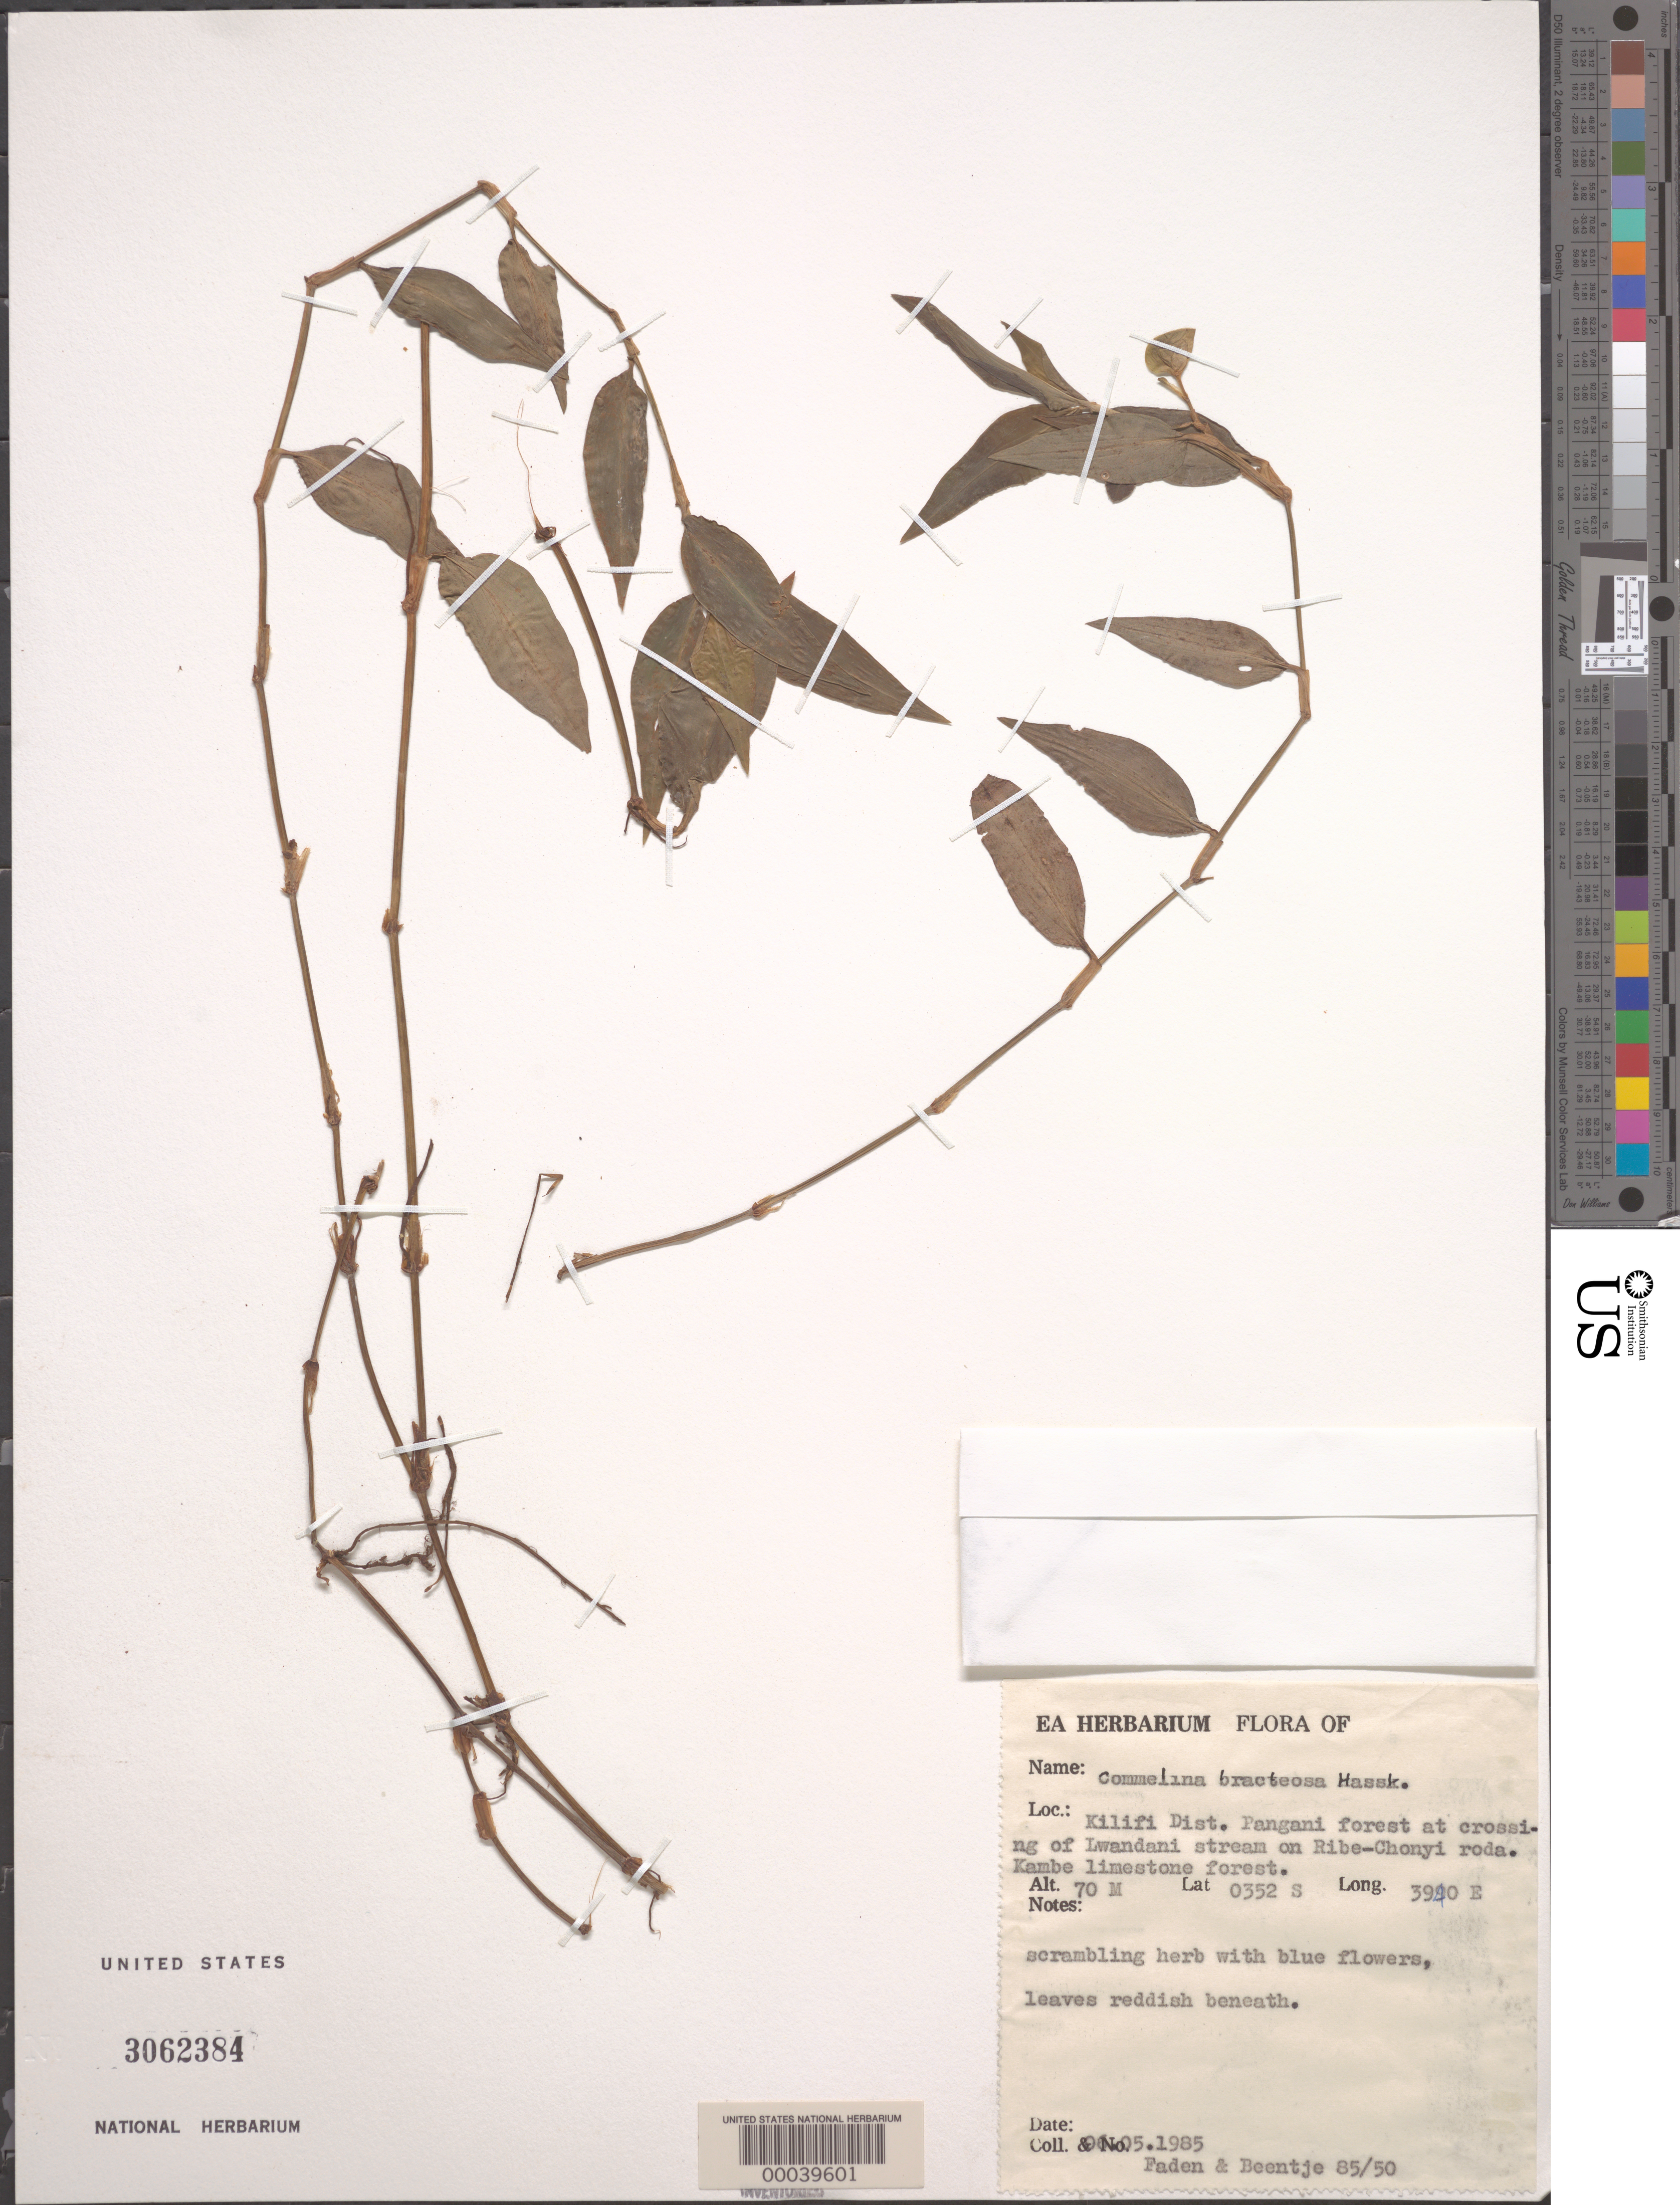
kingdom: Plantae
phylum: Tracheophyta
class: Liliopsida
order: Commelinales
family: Commelinaceae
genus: Commelina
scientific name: Commelina bracteosa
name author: Hassk.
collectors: R. B. Faden & H. J. Beentje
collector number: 85/50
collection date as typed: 06 May 1985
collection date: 1985-05-06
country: Kenya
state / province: Kilifi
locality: Pangani forest, crossing of lwandani stream on ribe-chonyi roda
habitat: Limestone forest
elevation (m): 70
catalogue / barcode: US 3062384